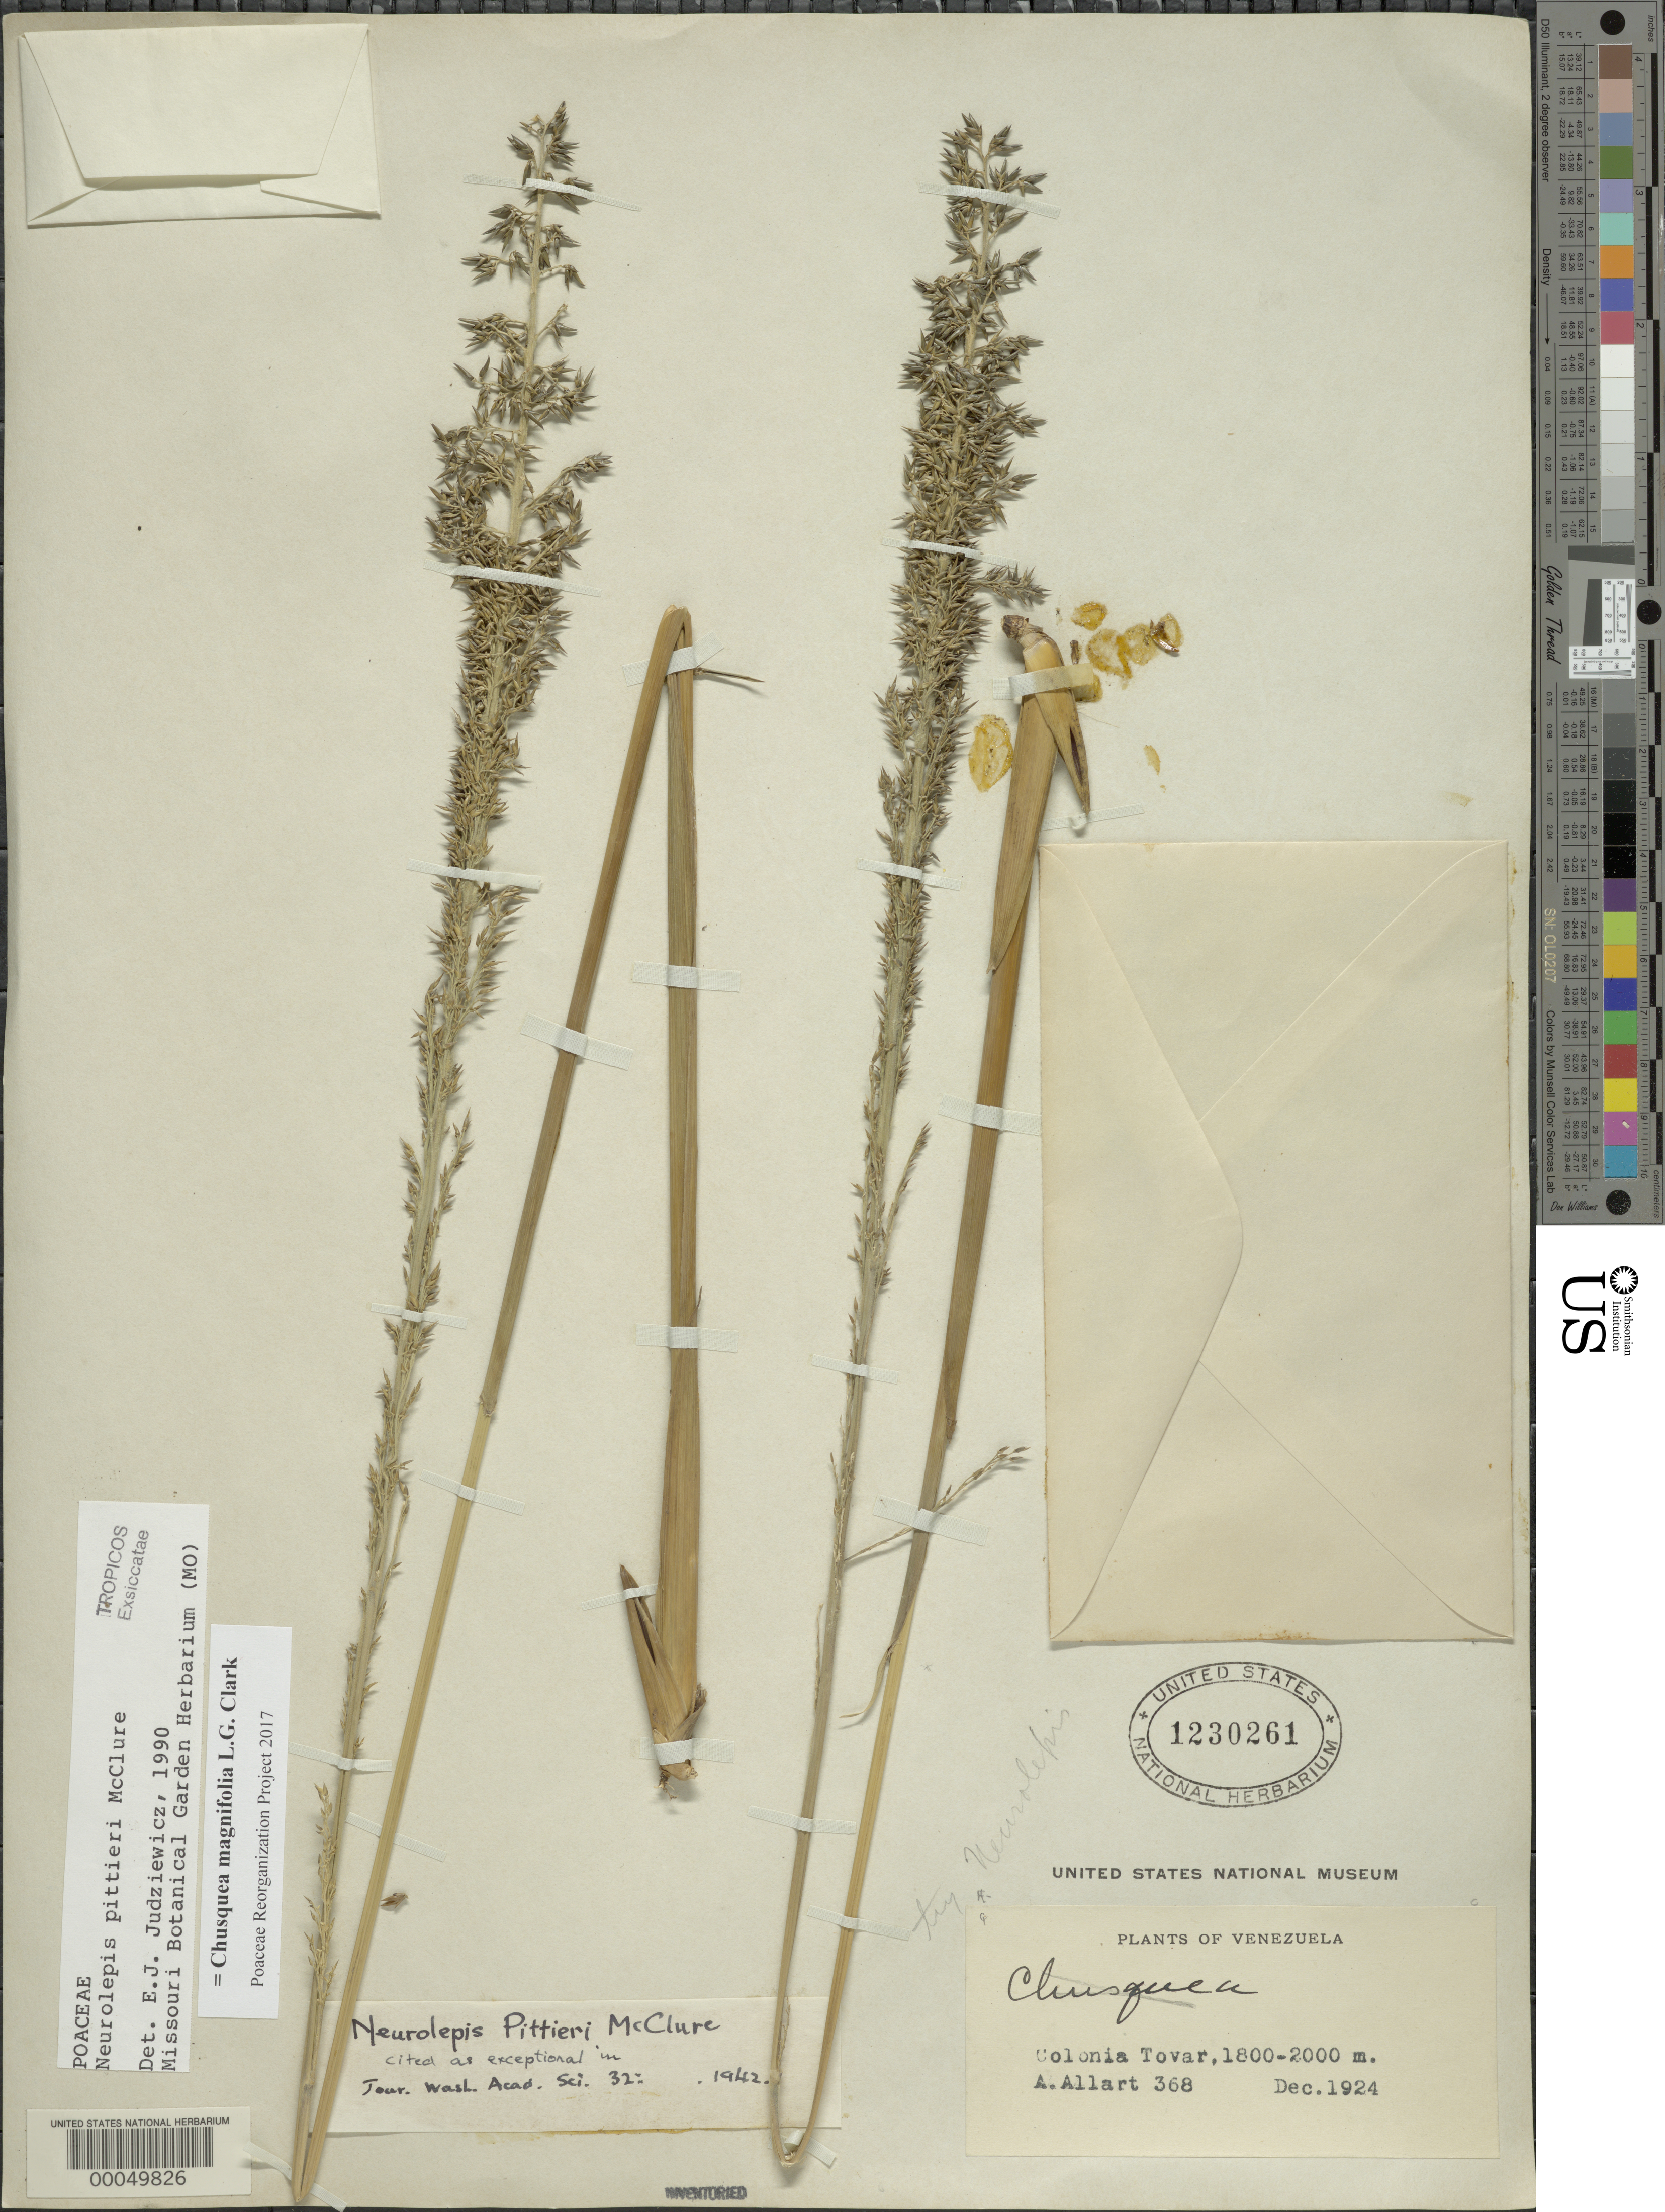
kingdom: Plantae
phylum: Tracheophyta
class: Liliopsida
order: Poales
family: Poaceae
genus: Chusquea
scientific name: Chusquea magnifolia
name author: L.G. Clark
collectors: A. Allart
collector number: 368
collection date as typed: Dec 1924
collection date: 1924-12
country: Venezuela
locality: Colonia Tovar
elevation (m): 1800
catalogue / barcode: US 1230261